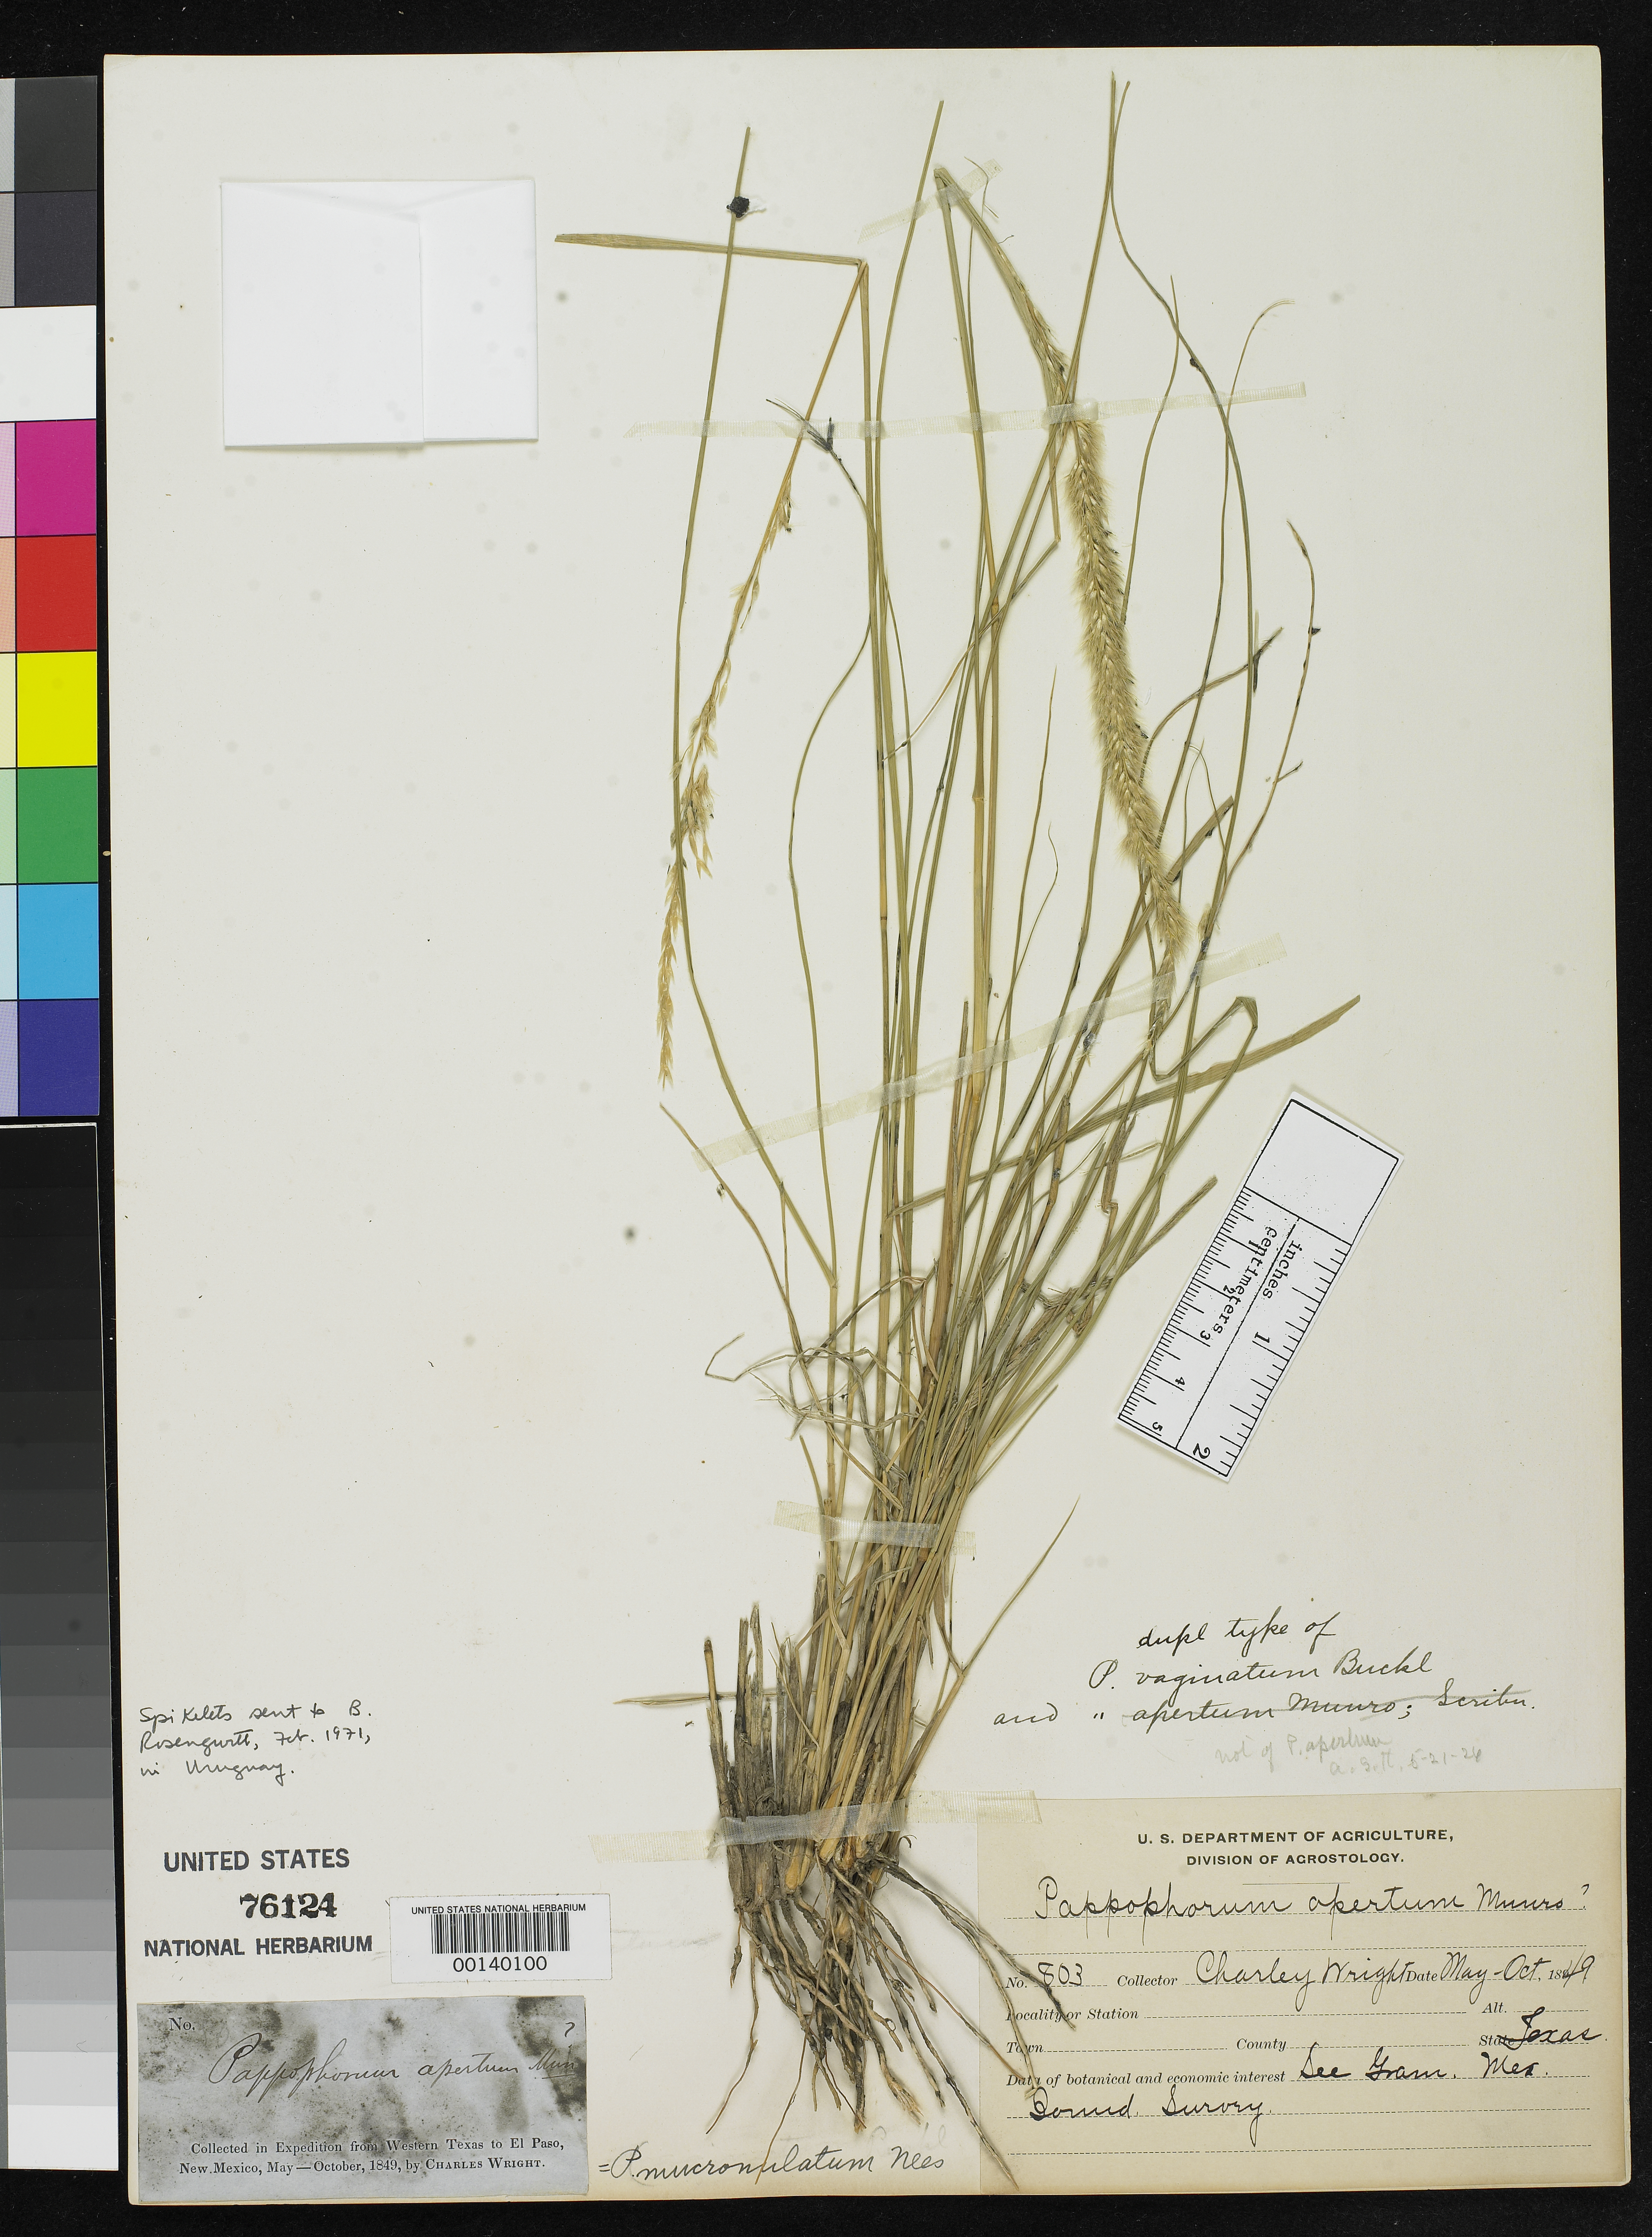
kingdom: Plantae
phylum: Tracheophyta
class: Liliopsida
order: Poales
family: Poaceae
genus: Pappophorum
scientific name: Pappophorum vaginatum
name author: Buckley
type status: Isotype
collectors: C. Wright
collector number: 803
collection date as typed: May 1849 to -- Oct 1849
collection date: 1849-05/1849-10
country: United States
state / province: Texas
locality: Western Texas.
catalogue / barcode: US 76124